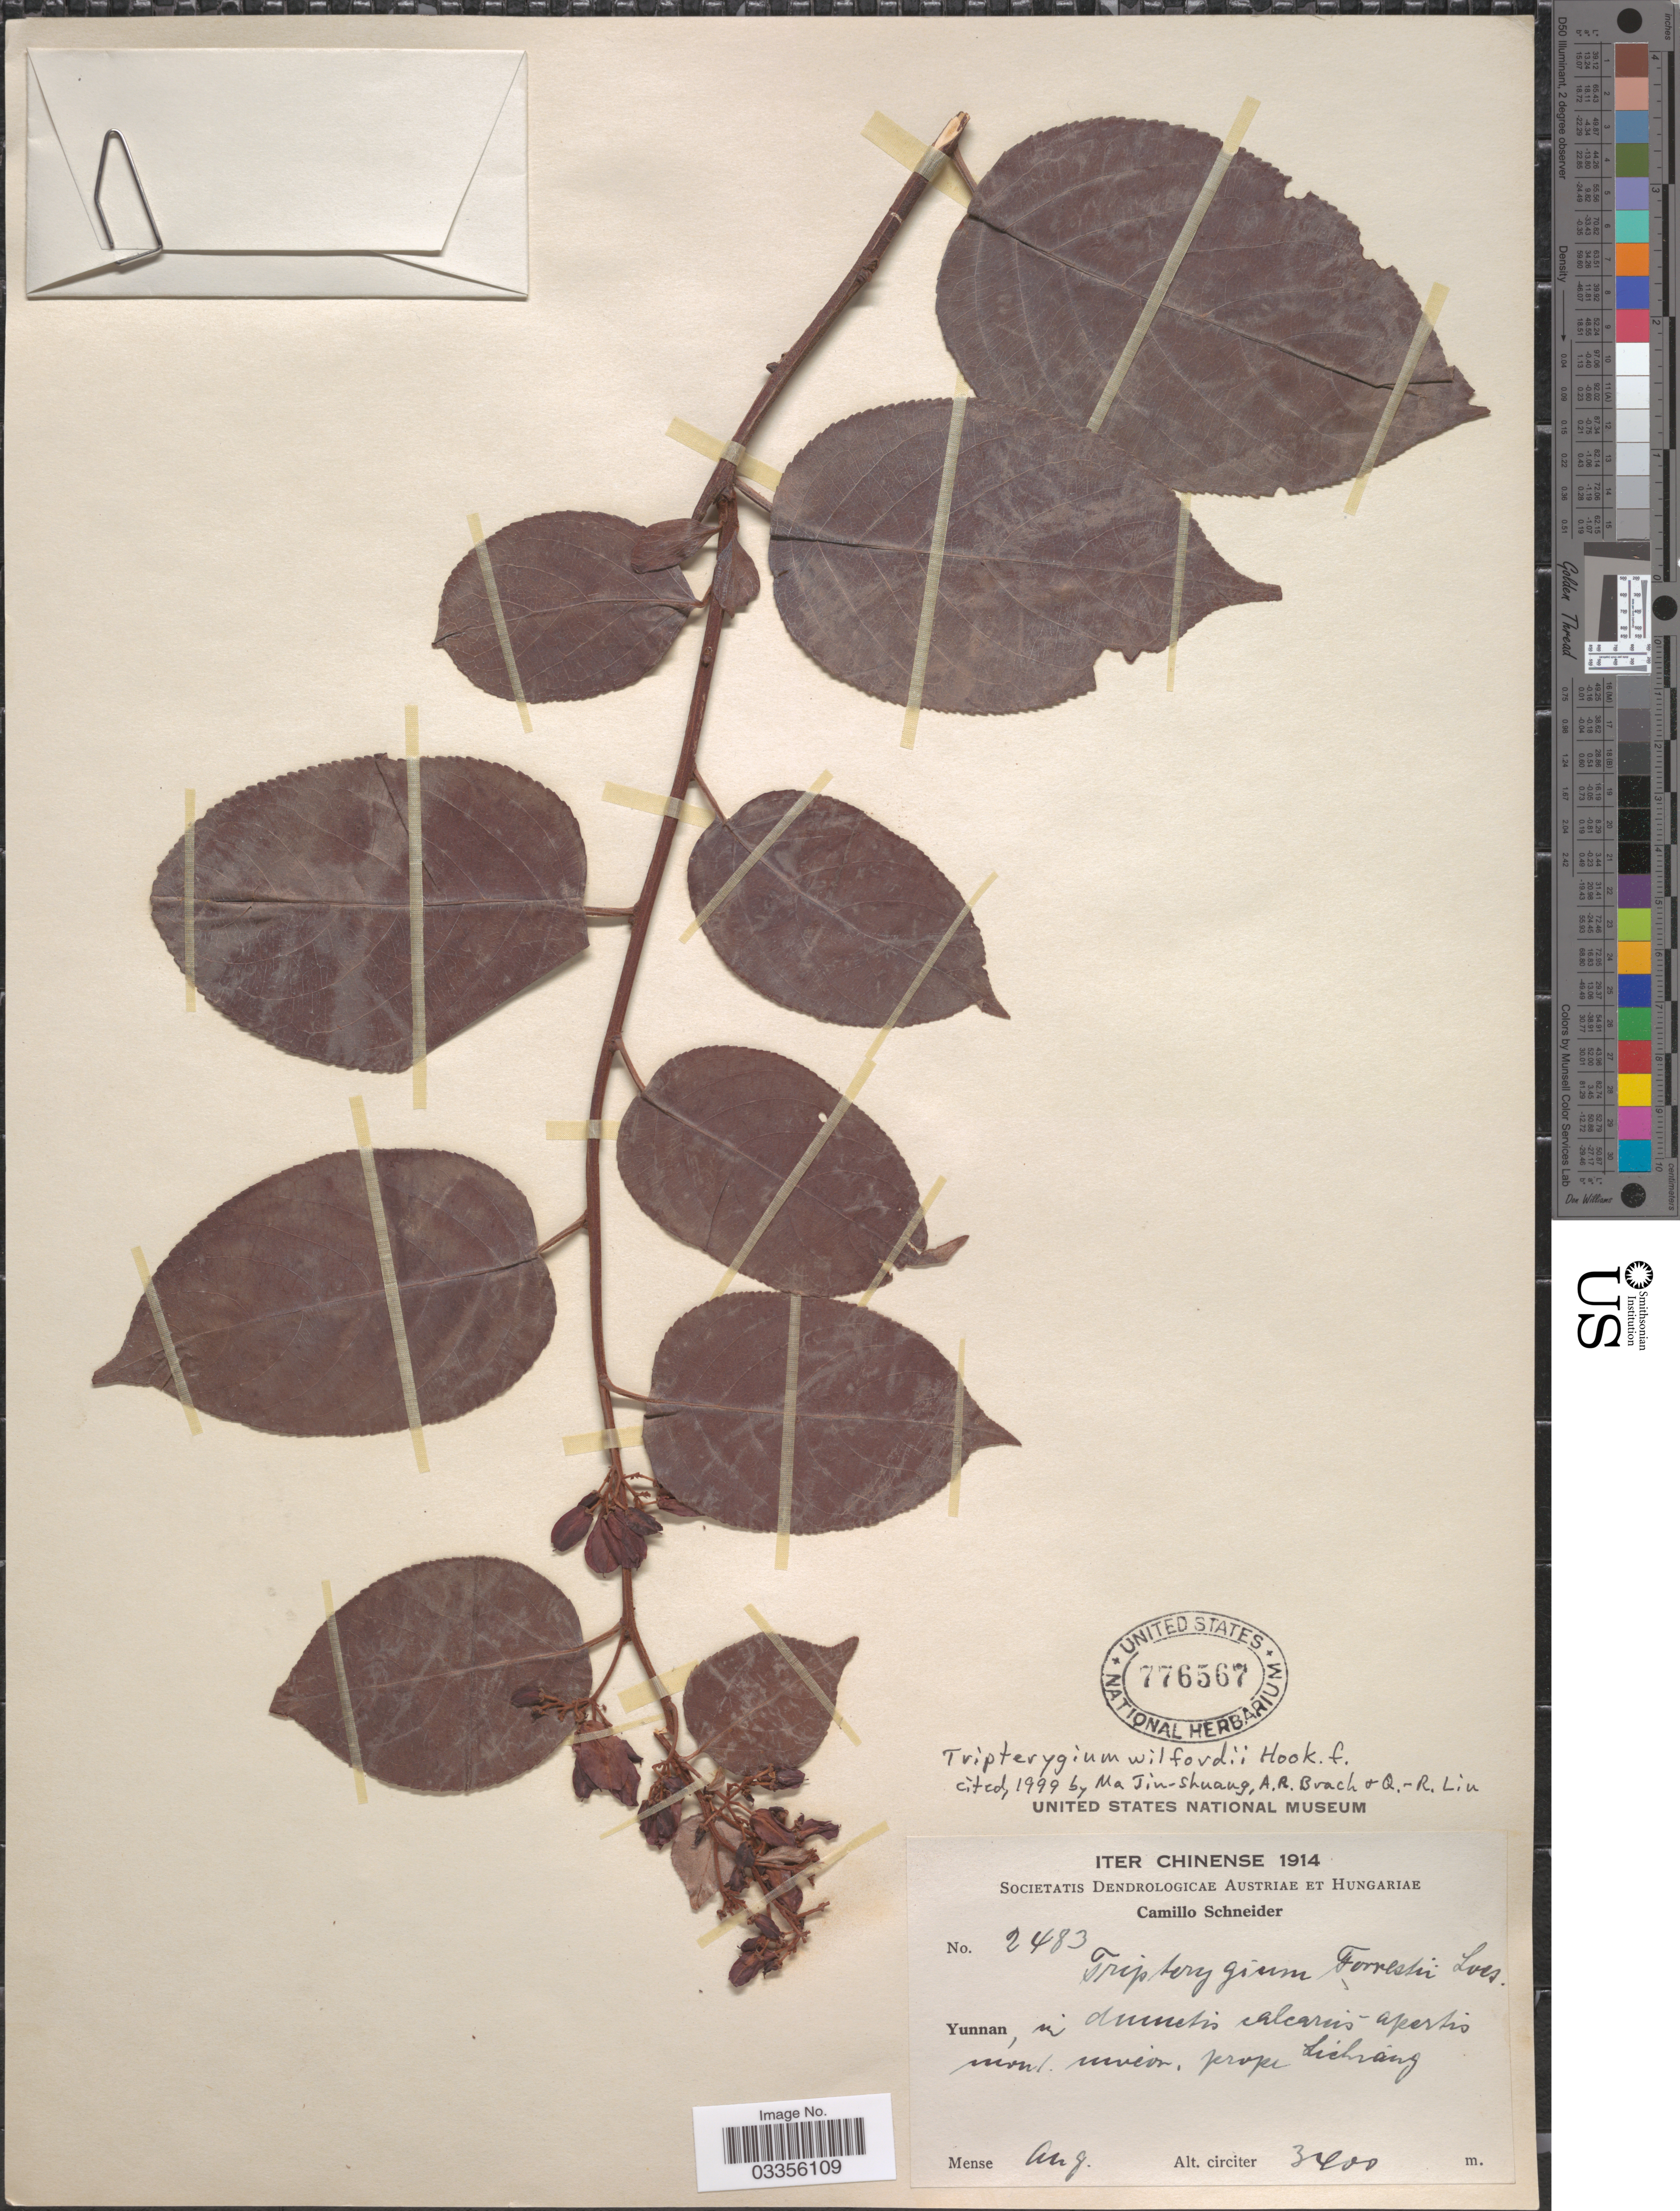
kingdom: Plantae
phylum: Tracheophyta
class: Magnoliopsida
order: Celastrales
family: Celastraceae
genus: Tripterygium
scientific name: Tripterygium wilfordii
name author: Hook. f.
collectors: C. K. Schneider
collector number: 2483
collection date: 1914-08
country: China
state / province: Yunnan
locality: In dumctis calcarus-apertio mont. rivior, prope Lichiang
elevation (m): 3400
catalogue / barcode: US 776567